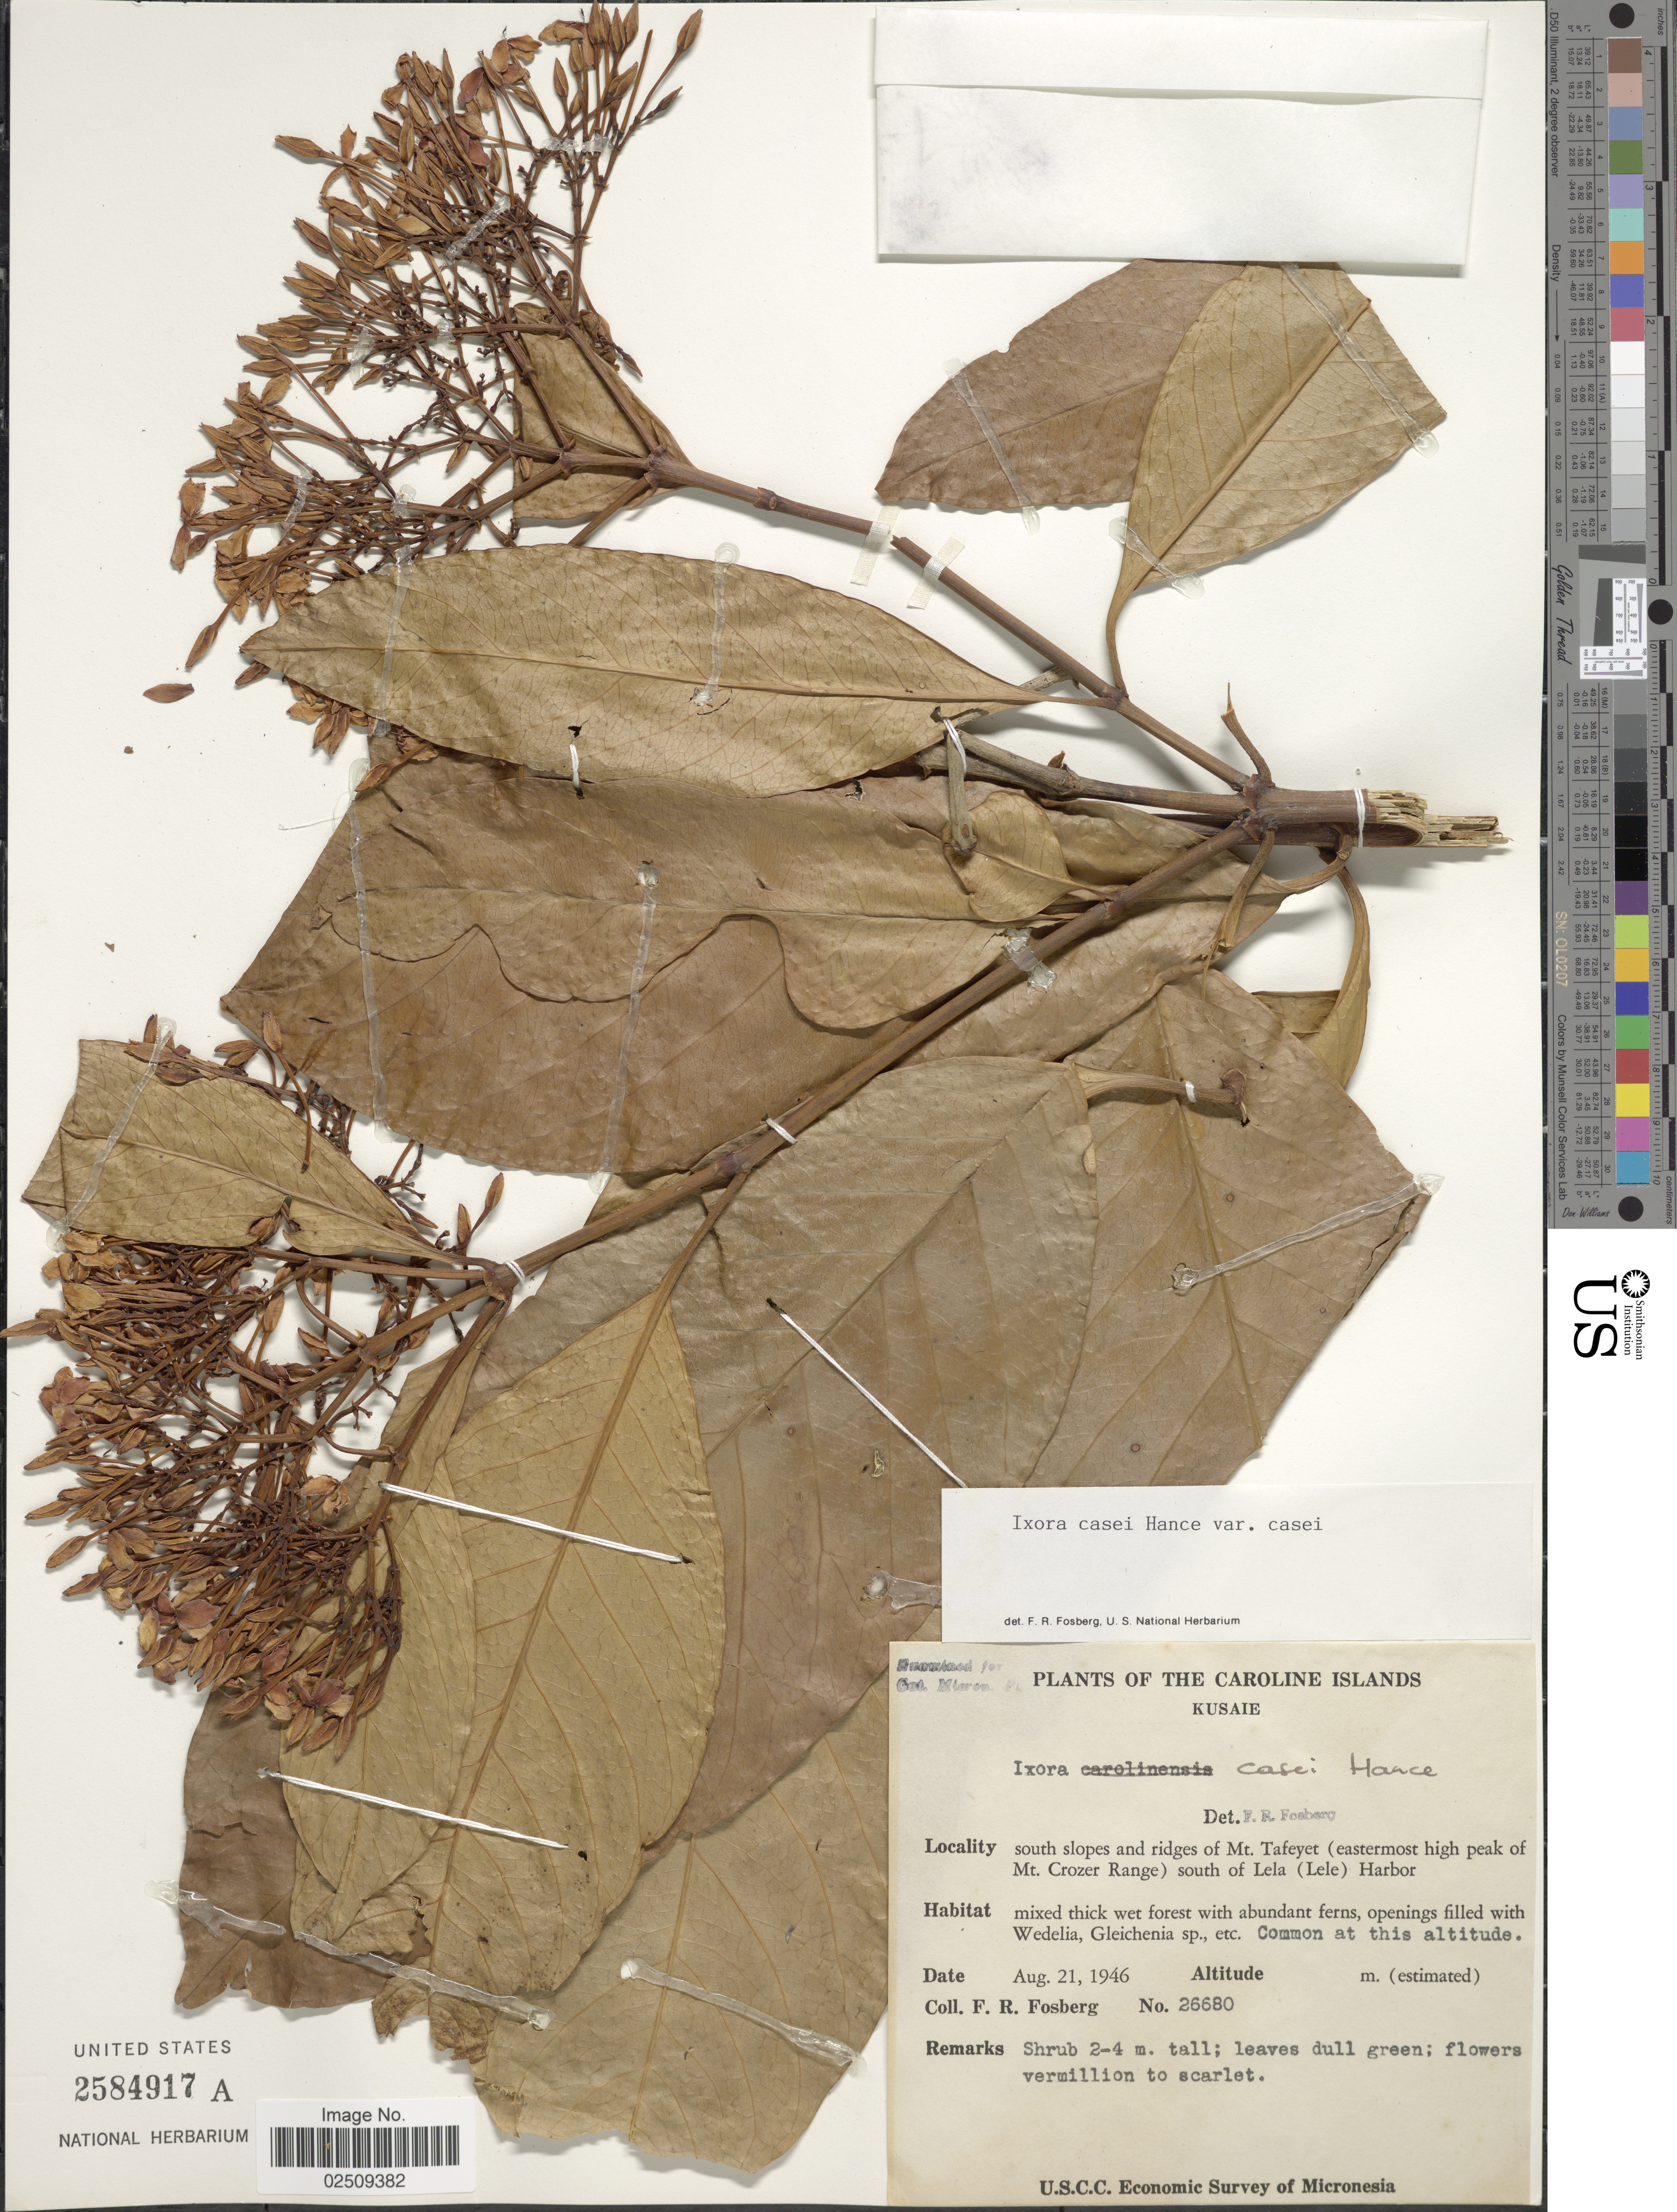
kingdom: Plantae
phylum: Tracheophyta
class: Magnoliopsida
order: Gentianales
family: Rubiaceae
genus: Ixora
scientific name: Ixora casei var. casei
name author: Hance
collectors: F. R. Fosberg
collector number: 26680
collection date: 1946-08-21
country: Micronesia, Federated States of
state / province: Kosrae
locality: Caroline Islands. Kusaie. South slopes and ridges of Mt. Tafeyet (eastermost high peak of Mt. Crozer Range) south of Lela (Lele) Harbor.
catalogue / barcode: US 2584917A